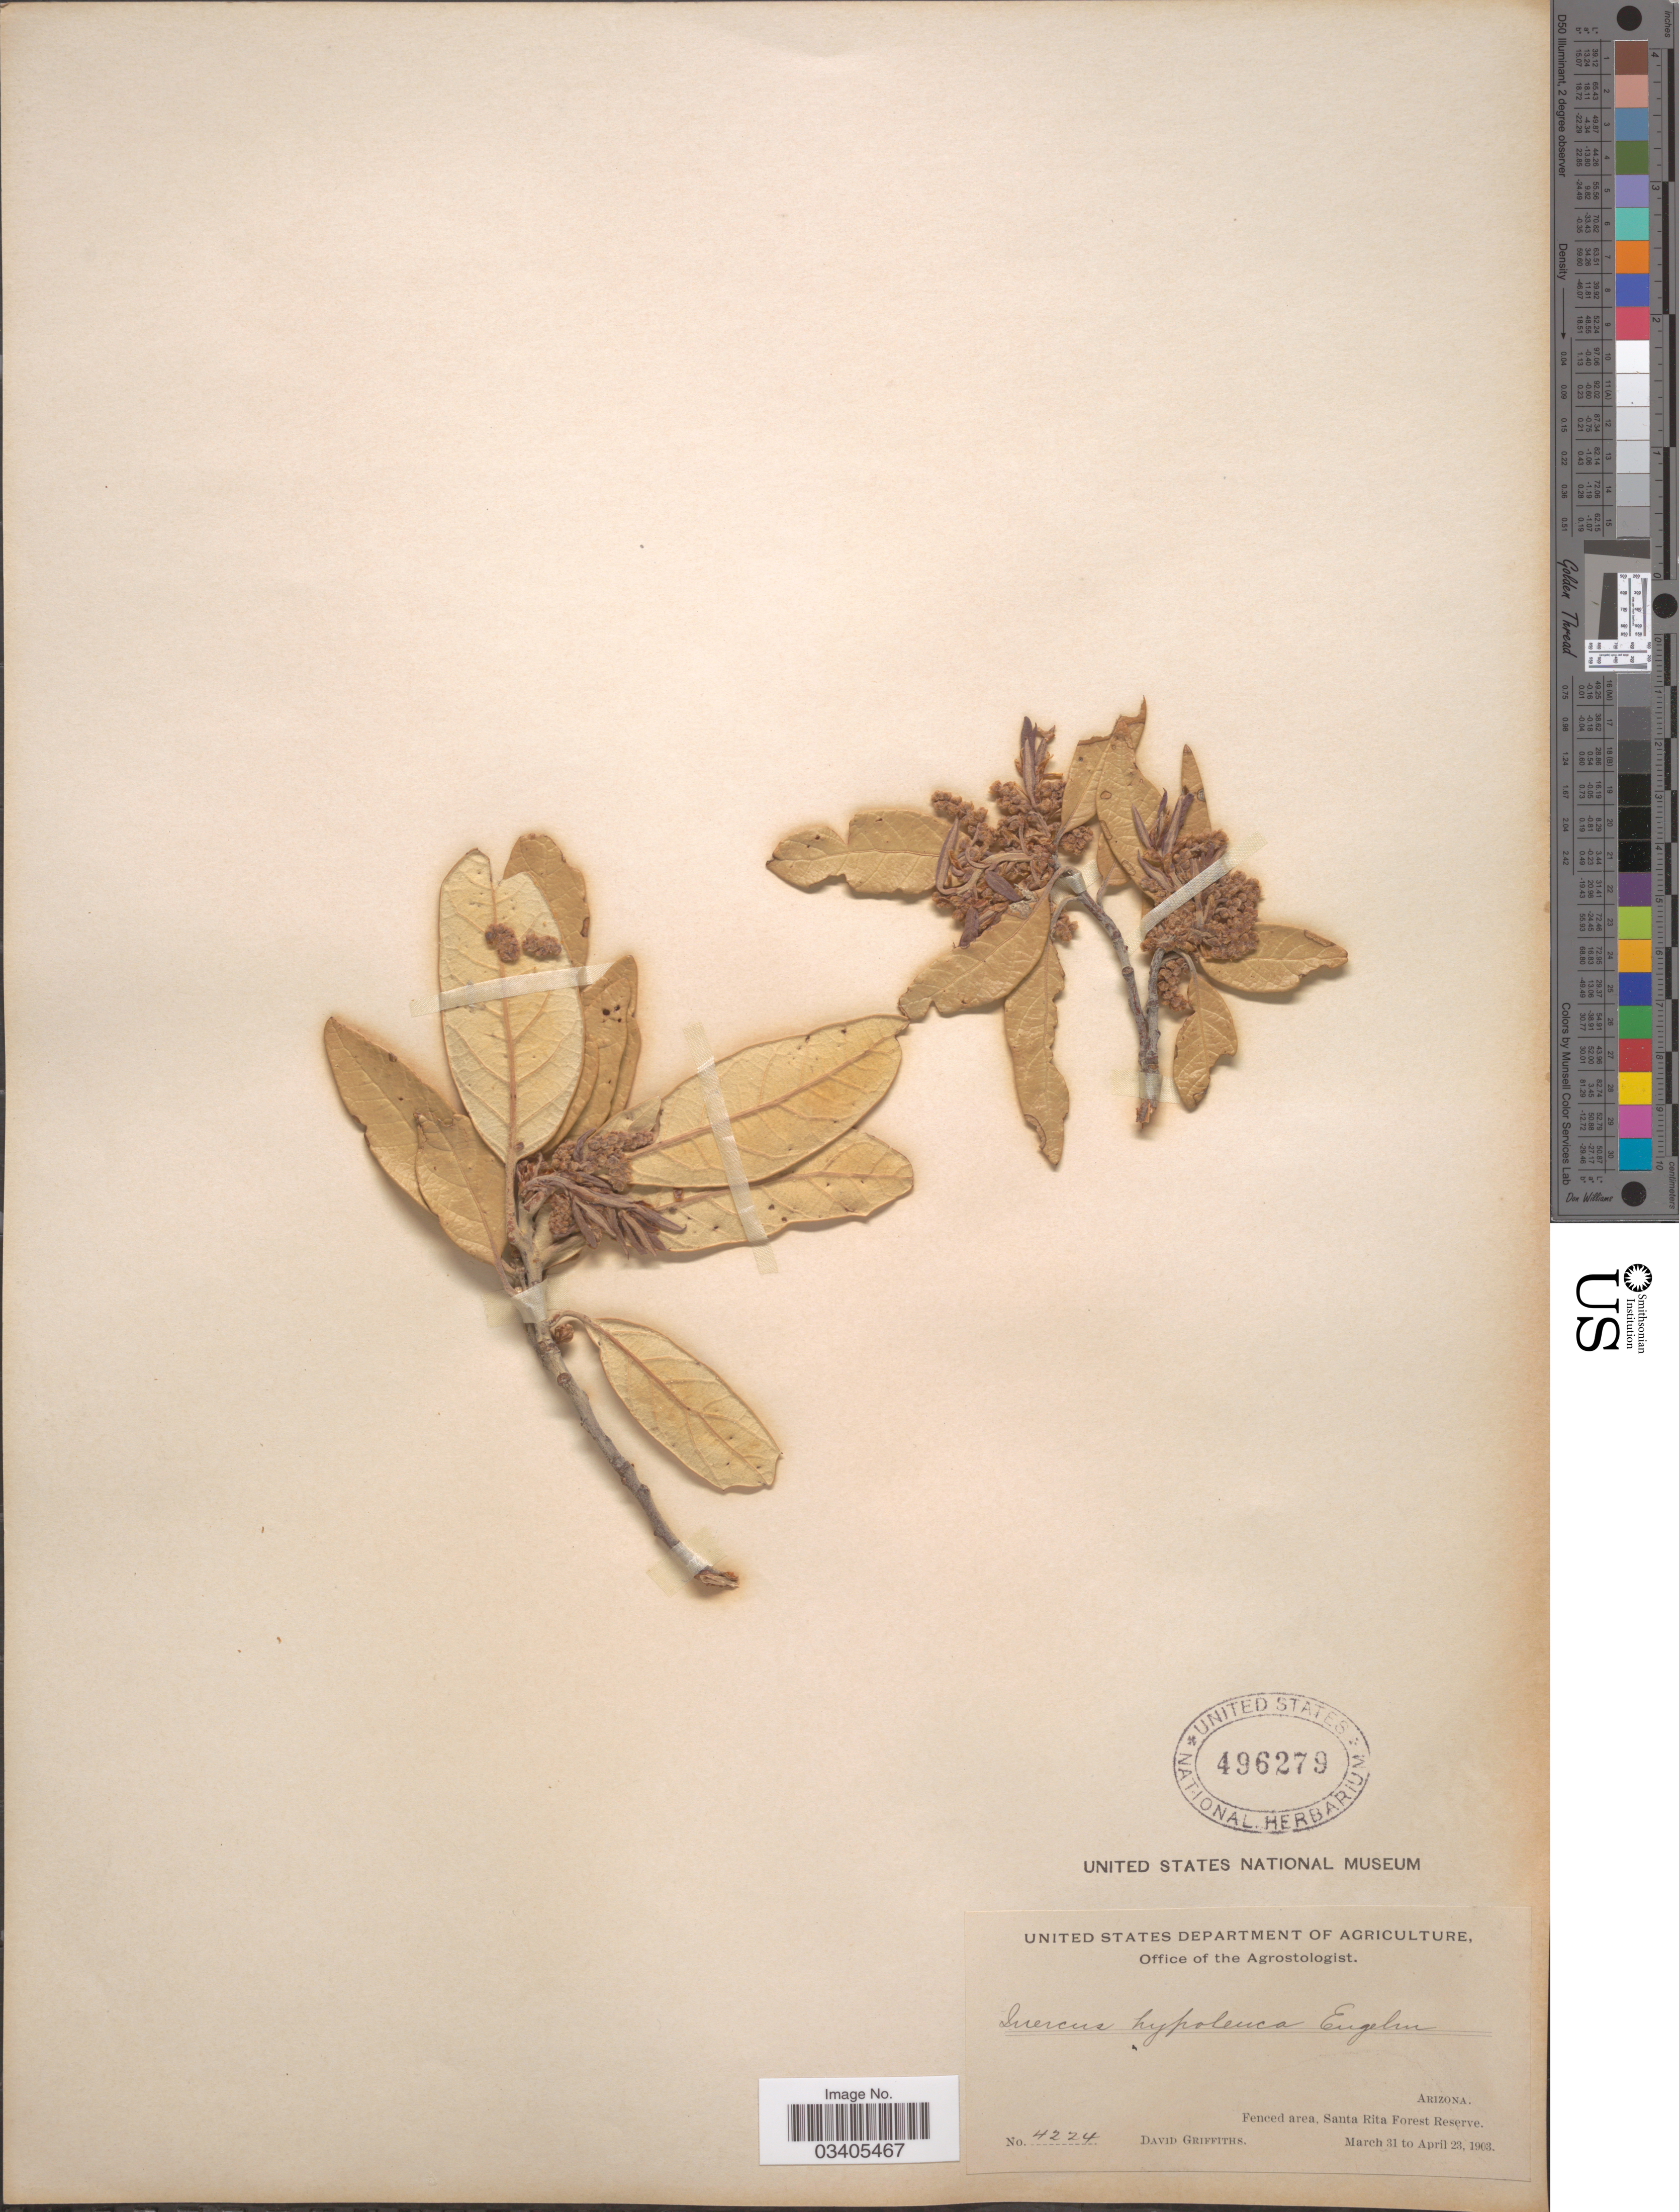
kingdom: Plantae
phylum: Tracheophyta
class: Magnoliopsida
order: Fagales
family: Fagaceae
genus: Quercus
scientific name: Quercus hypoleucoides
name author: A. Camus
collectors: D. Griffiths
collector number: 4224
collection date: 1903-03-31/1903-04-23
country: United States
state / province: Arizona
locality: Fenced area, Santa Rita Forest Reserve.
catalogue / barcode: US 496279